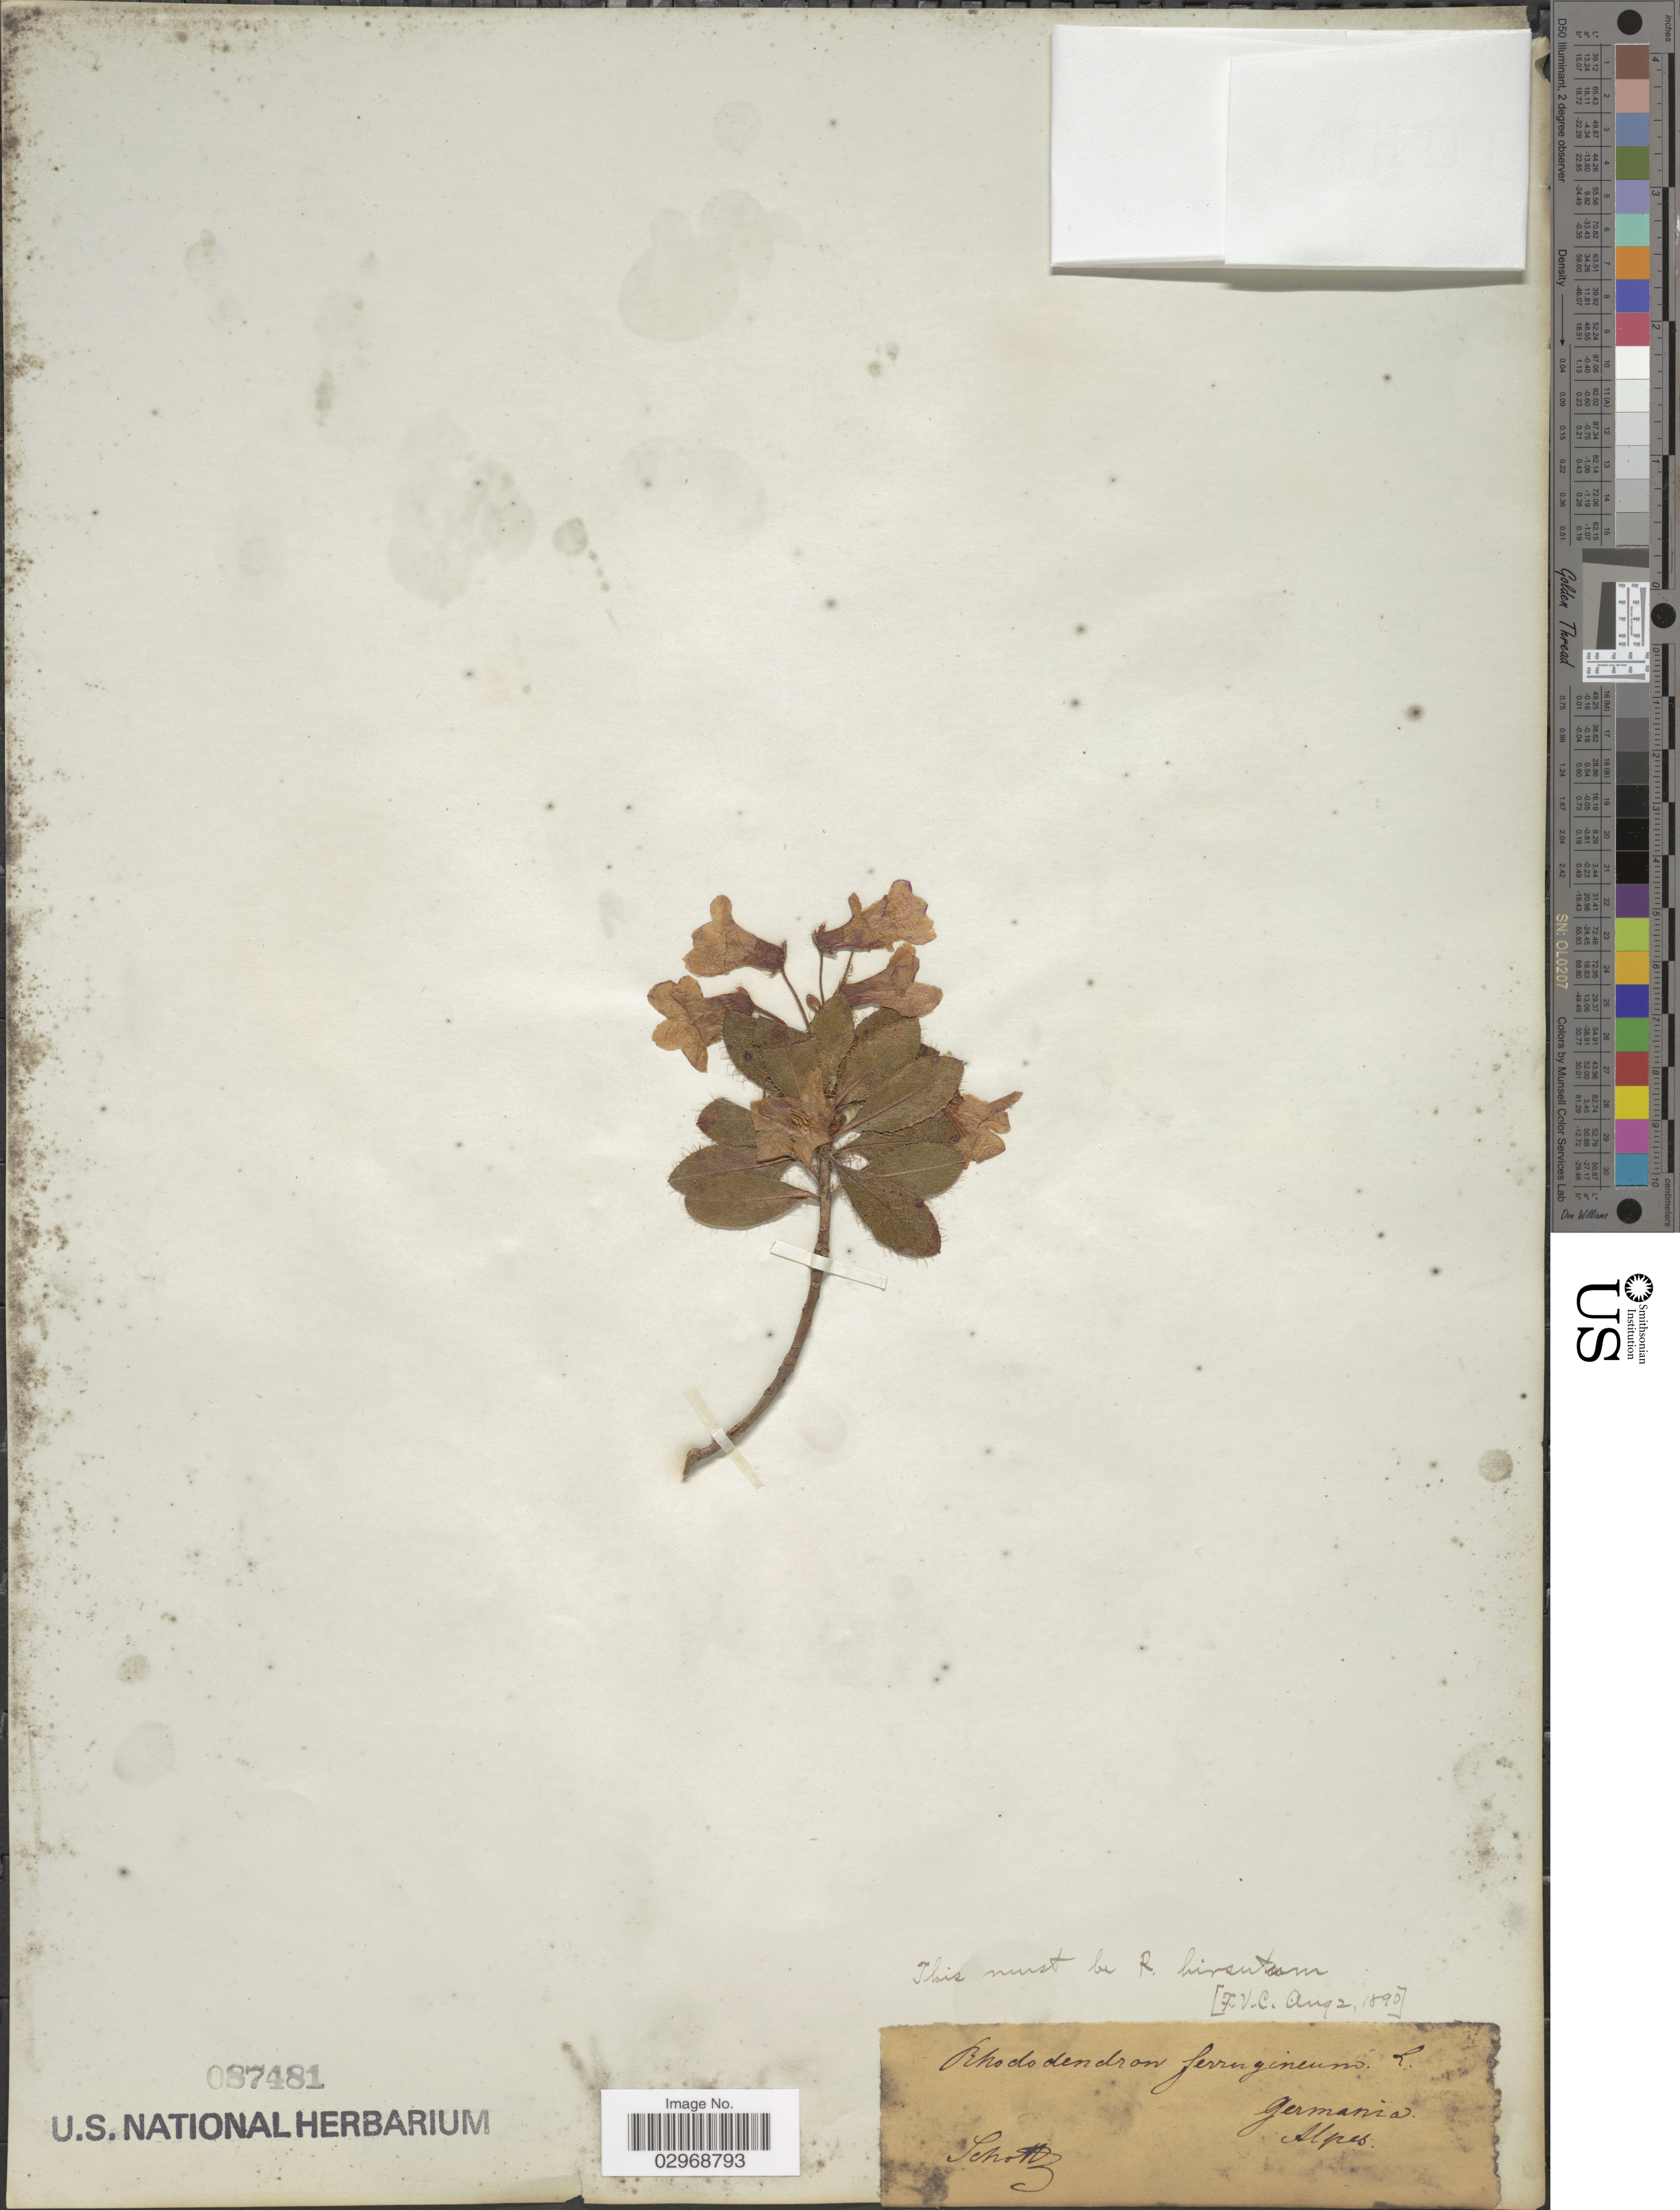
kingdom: Plantae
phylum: Tracheophyta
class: Magnoliopsida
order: Ericales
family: Ericaceae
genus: Rhododendron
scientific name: Rhododendron hirsutum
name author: L.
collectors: -. Schottz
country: Germany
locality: Alpes.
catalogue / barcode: US 87481